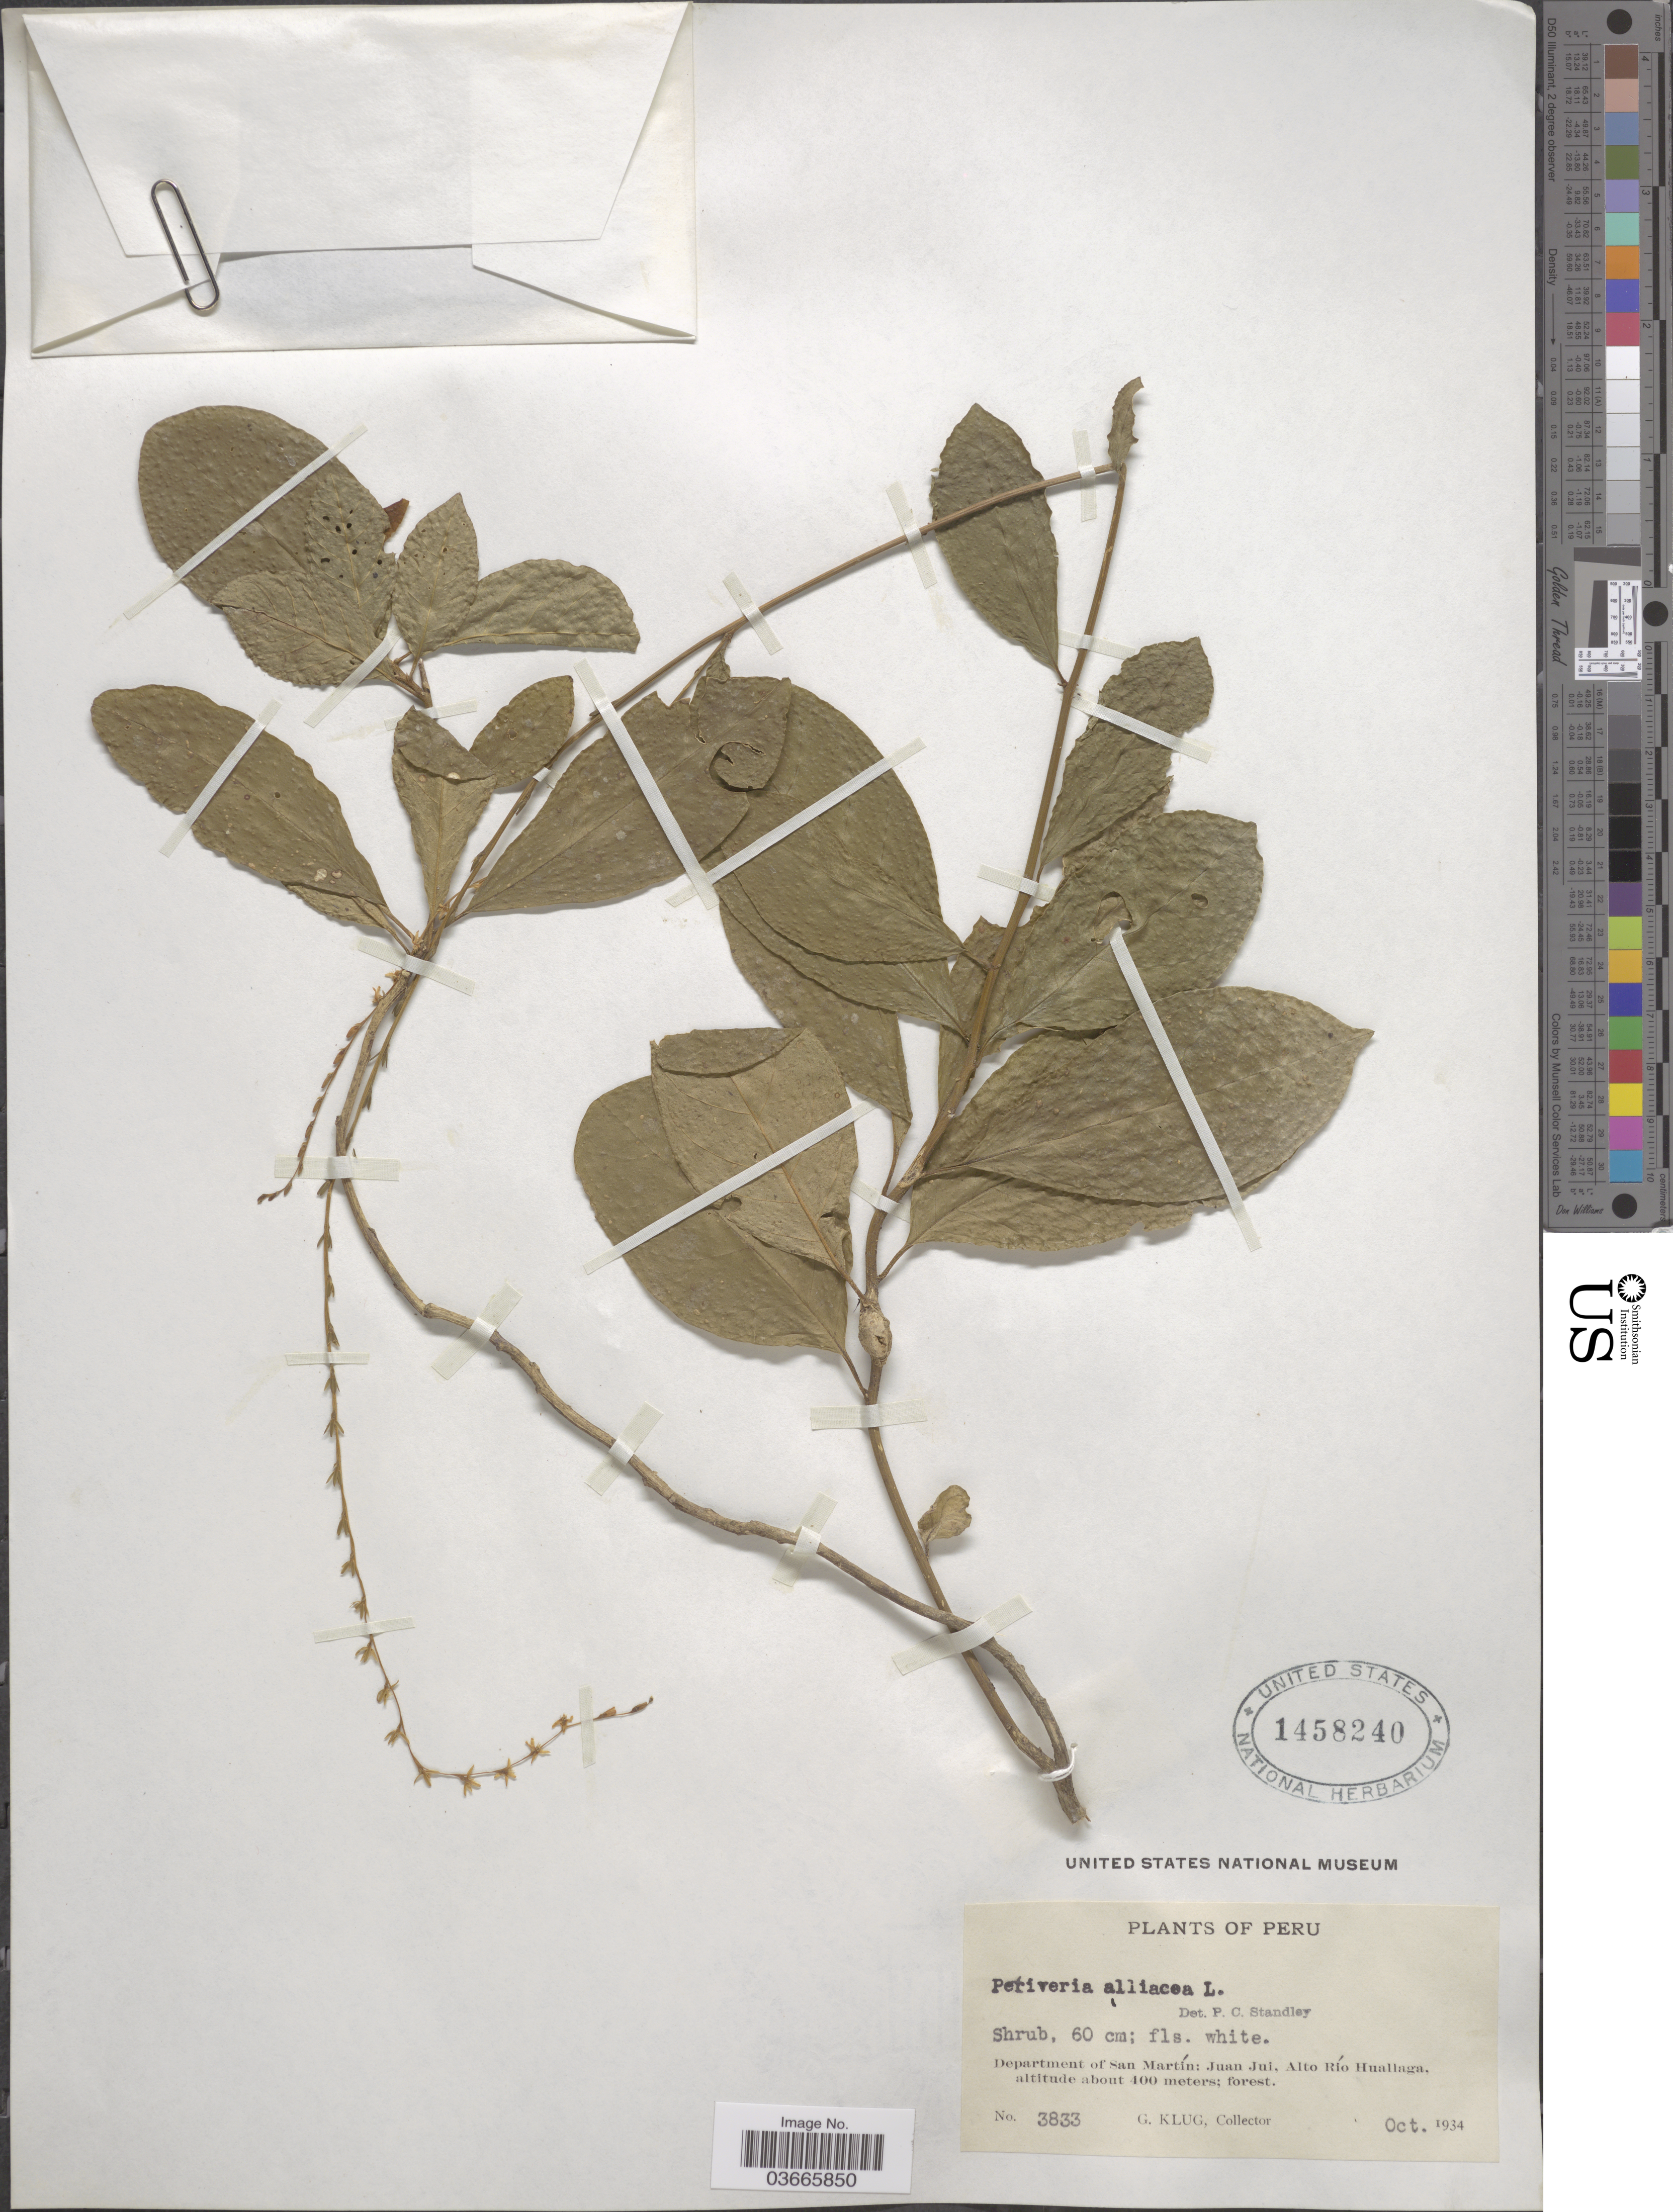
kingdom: Plantae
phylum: Tracheophyta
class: Magnoliopsida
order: Caryophyllales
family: Phytolaccaceae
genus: Petiveria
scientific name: Petiveria alliacea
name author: L.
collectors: G. Klug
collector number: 3833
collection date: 1934-10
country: Peru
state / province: San Martín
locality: Department of San Martín: Juan Jui, Alto Río Huallaga.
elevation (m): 400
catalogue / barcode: US 1458240